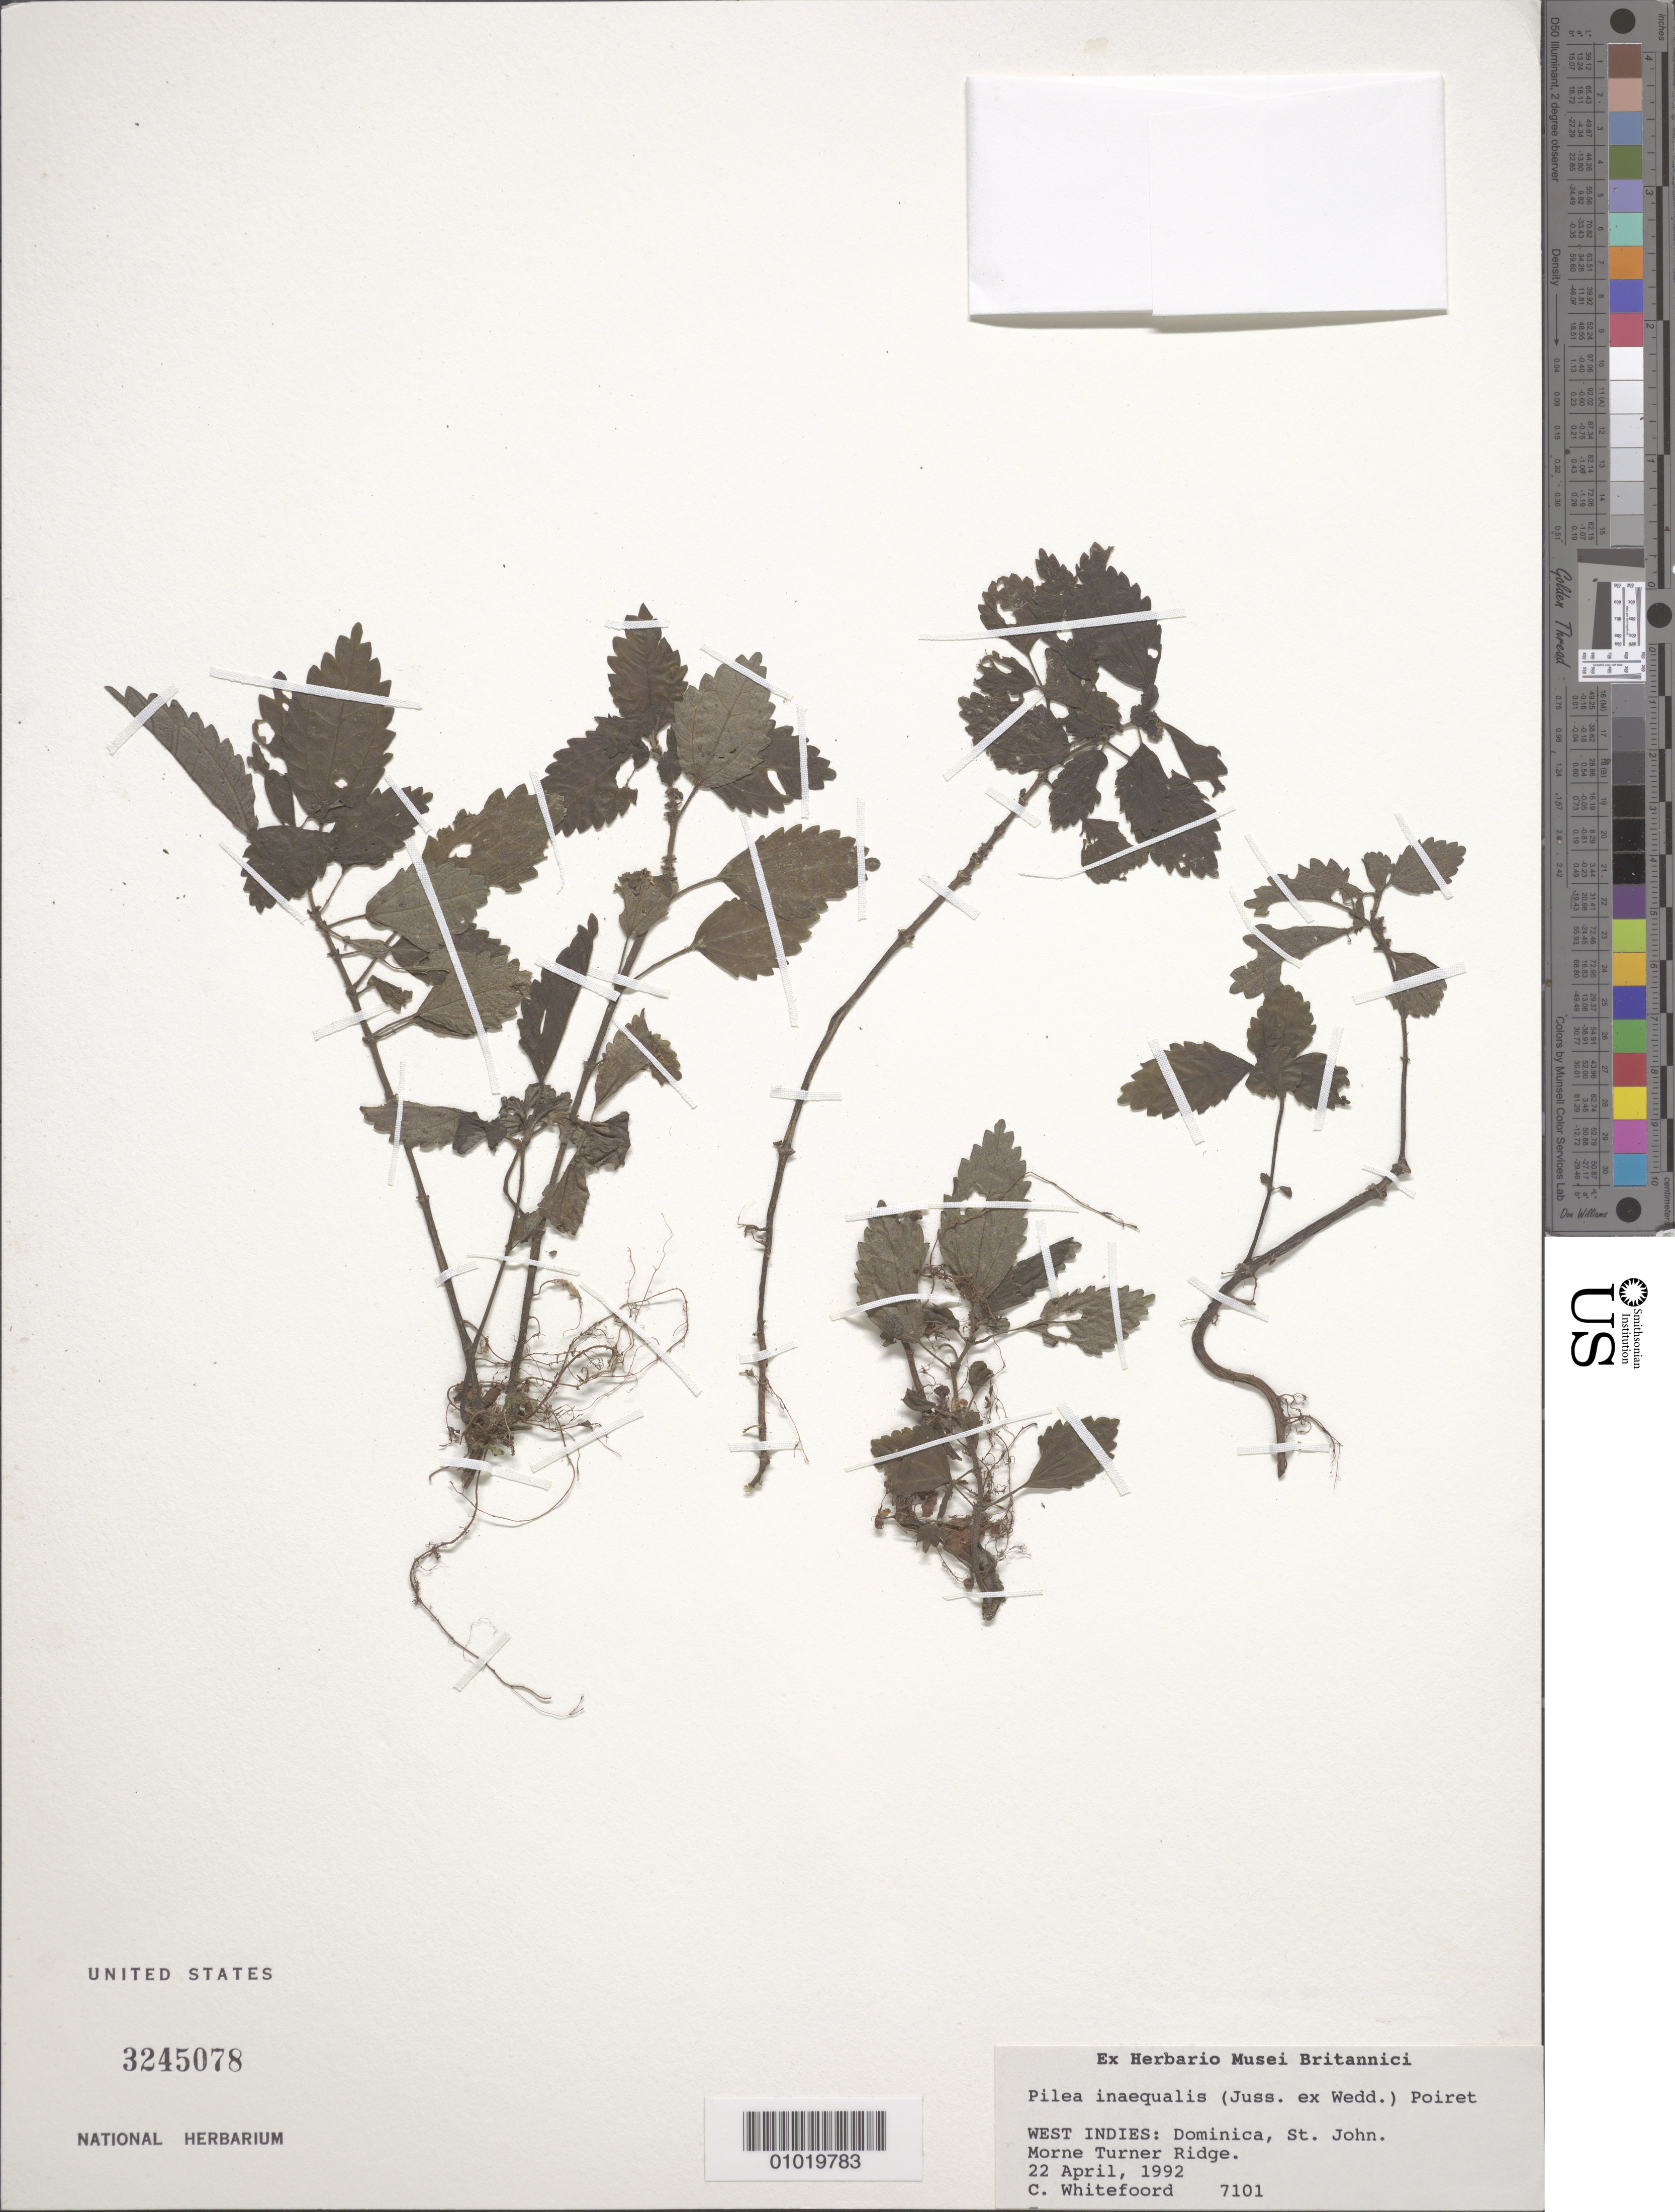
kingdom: Plantae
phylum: Tracheophyta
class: Magnoliopsida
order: Rosales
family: Urticaceae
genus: Pilea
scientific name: Pilea inaequalis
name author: (Juss. ex Poir.) Wedd.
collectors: C. Whitefoord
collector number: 7101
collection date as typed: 22 Apr 1992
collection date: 1992-04-22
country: Dominica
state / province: St. John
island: Dominica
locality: Morne Turner Ridge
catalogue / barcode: US 3245078